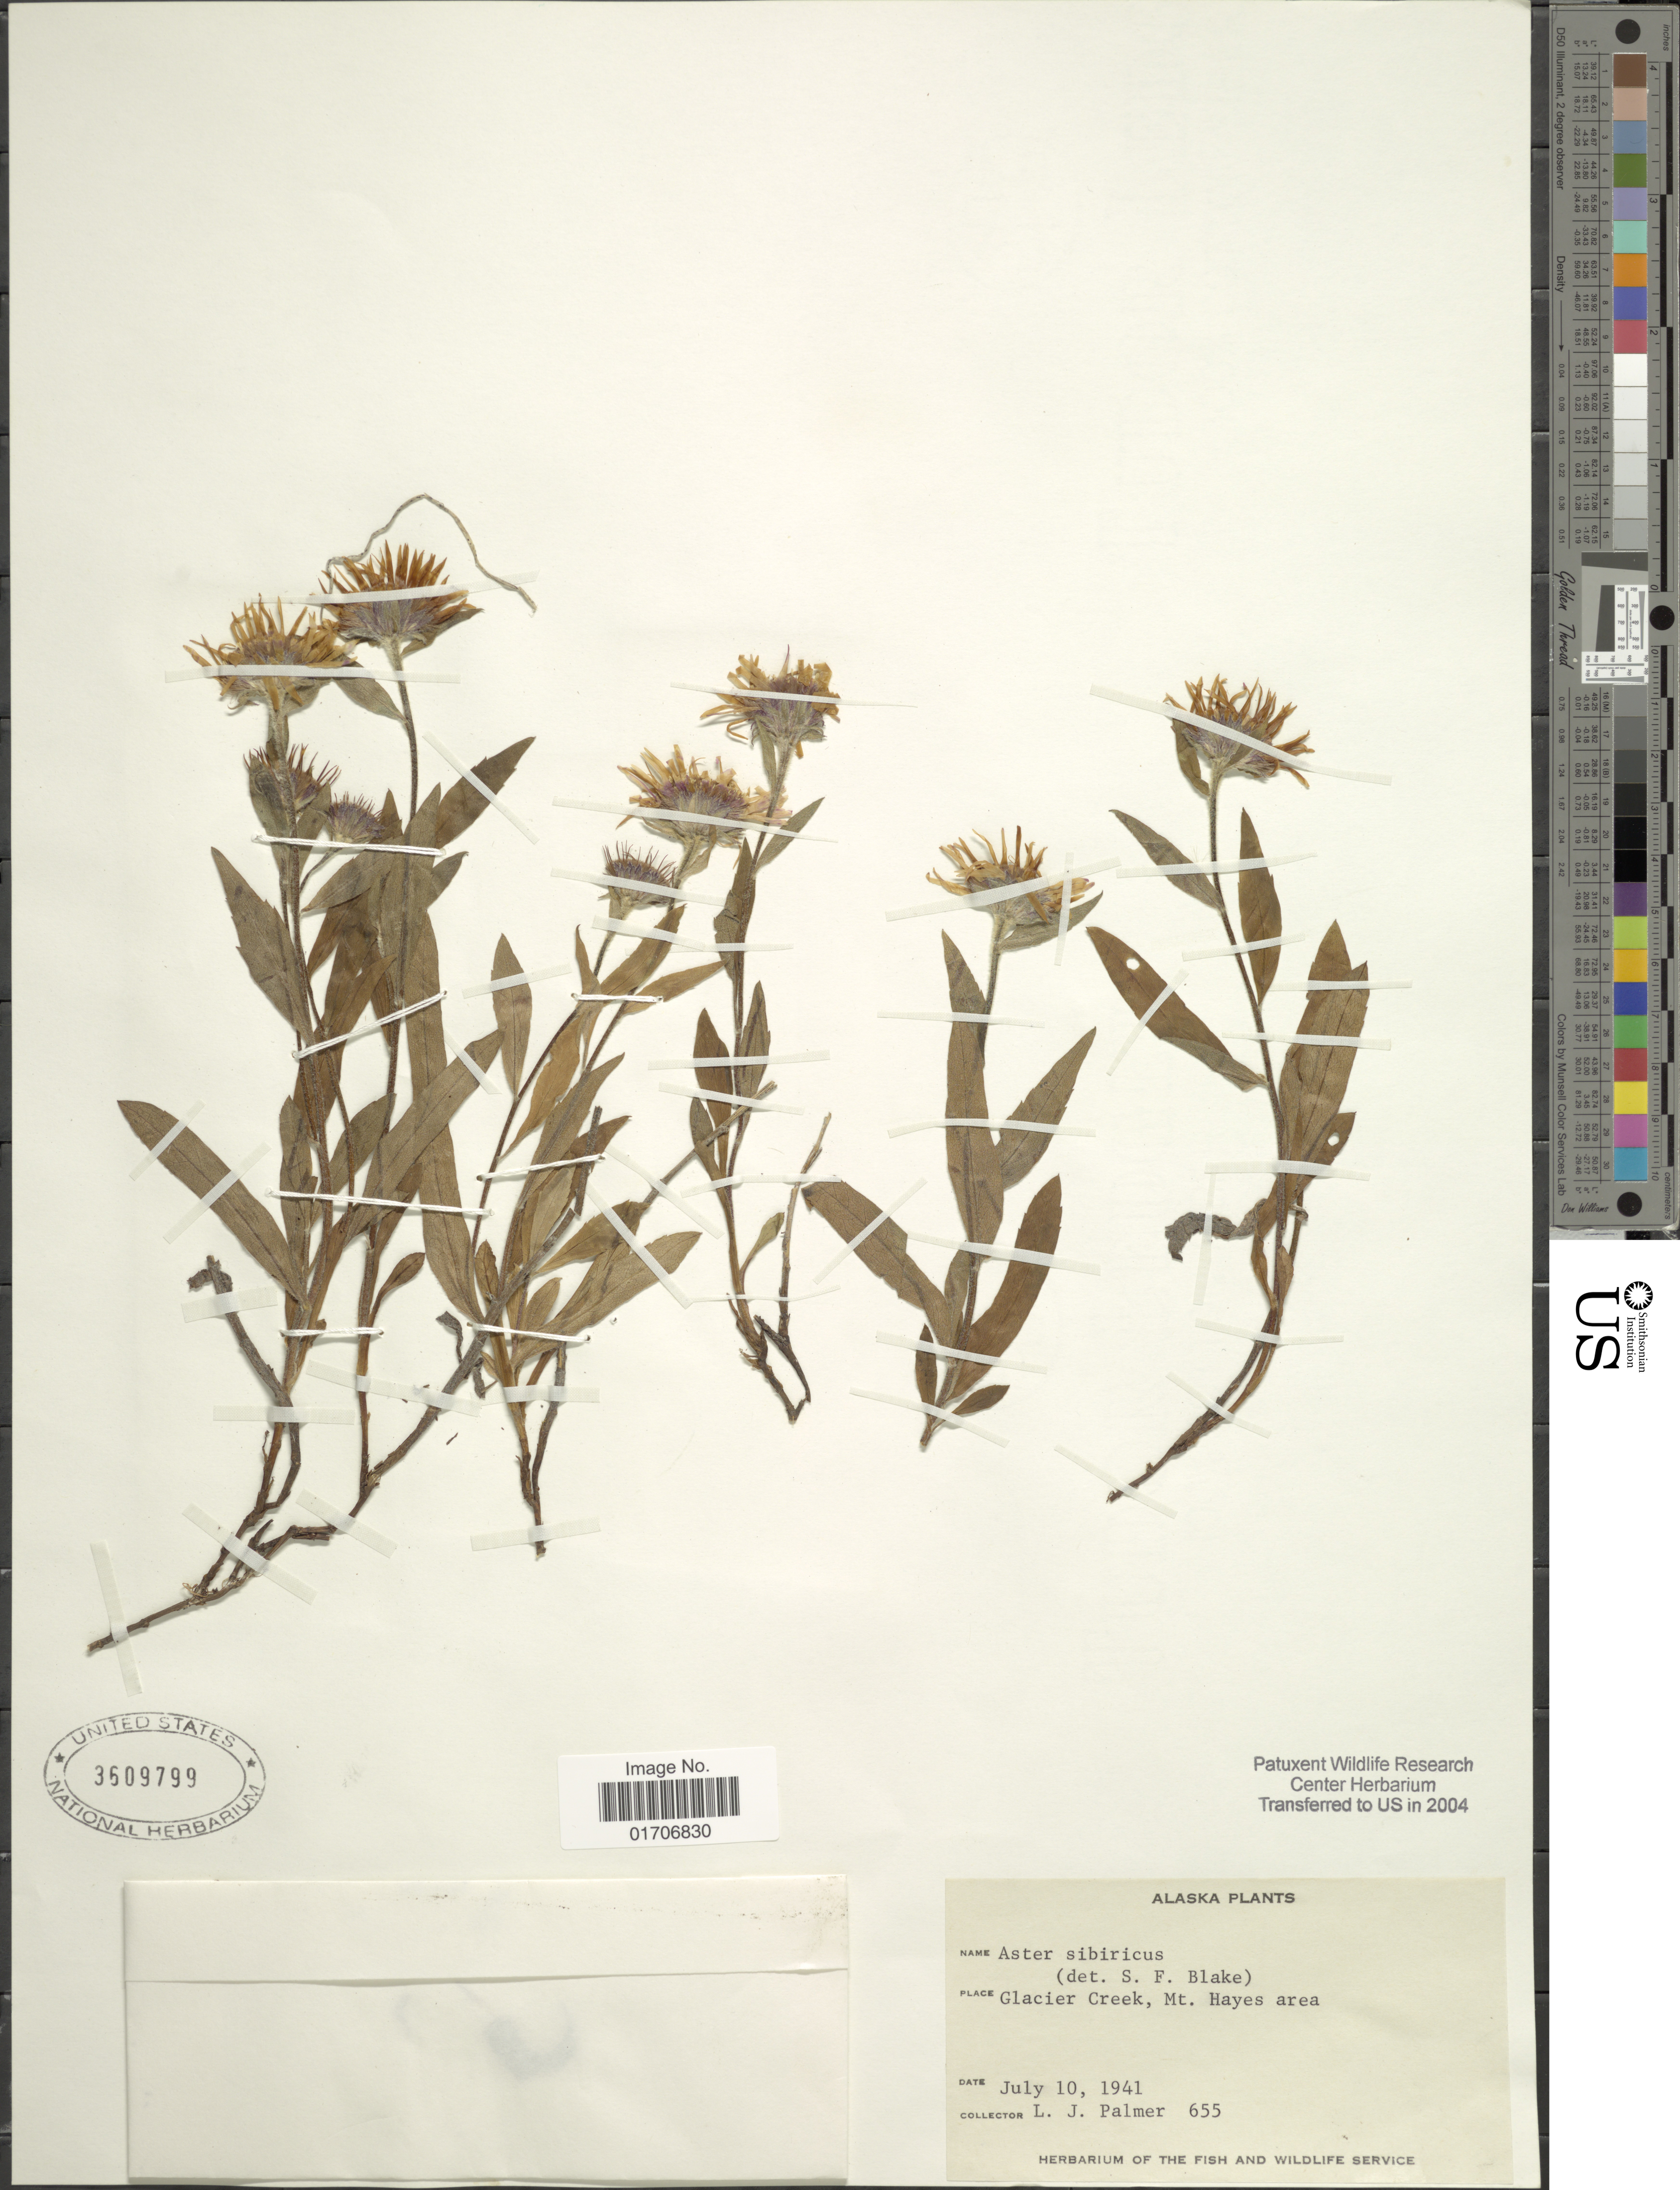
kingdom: Plantae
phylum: Tracheophyta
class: Magnoliopsida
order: Asterales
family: Asteraceae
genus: Eurybia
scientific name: Eurybia sibirica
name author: (L.) G.L. Nesom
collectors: L. J. Palmer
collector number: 655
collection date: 1941-07-10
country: United States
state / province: Alaska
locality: Glacier Creek, Mt. Hayes area.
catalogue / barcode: US 3609799